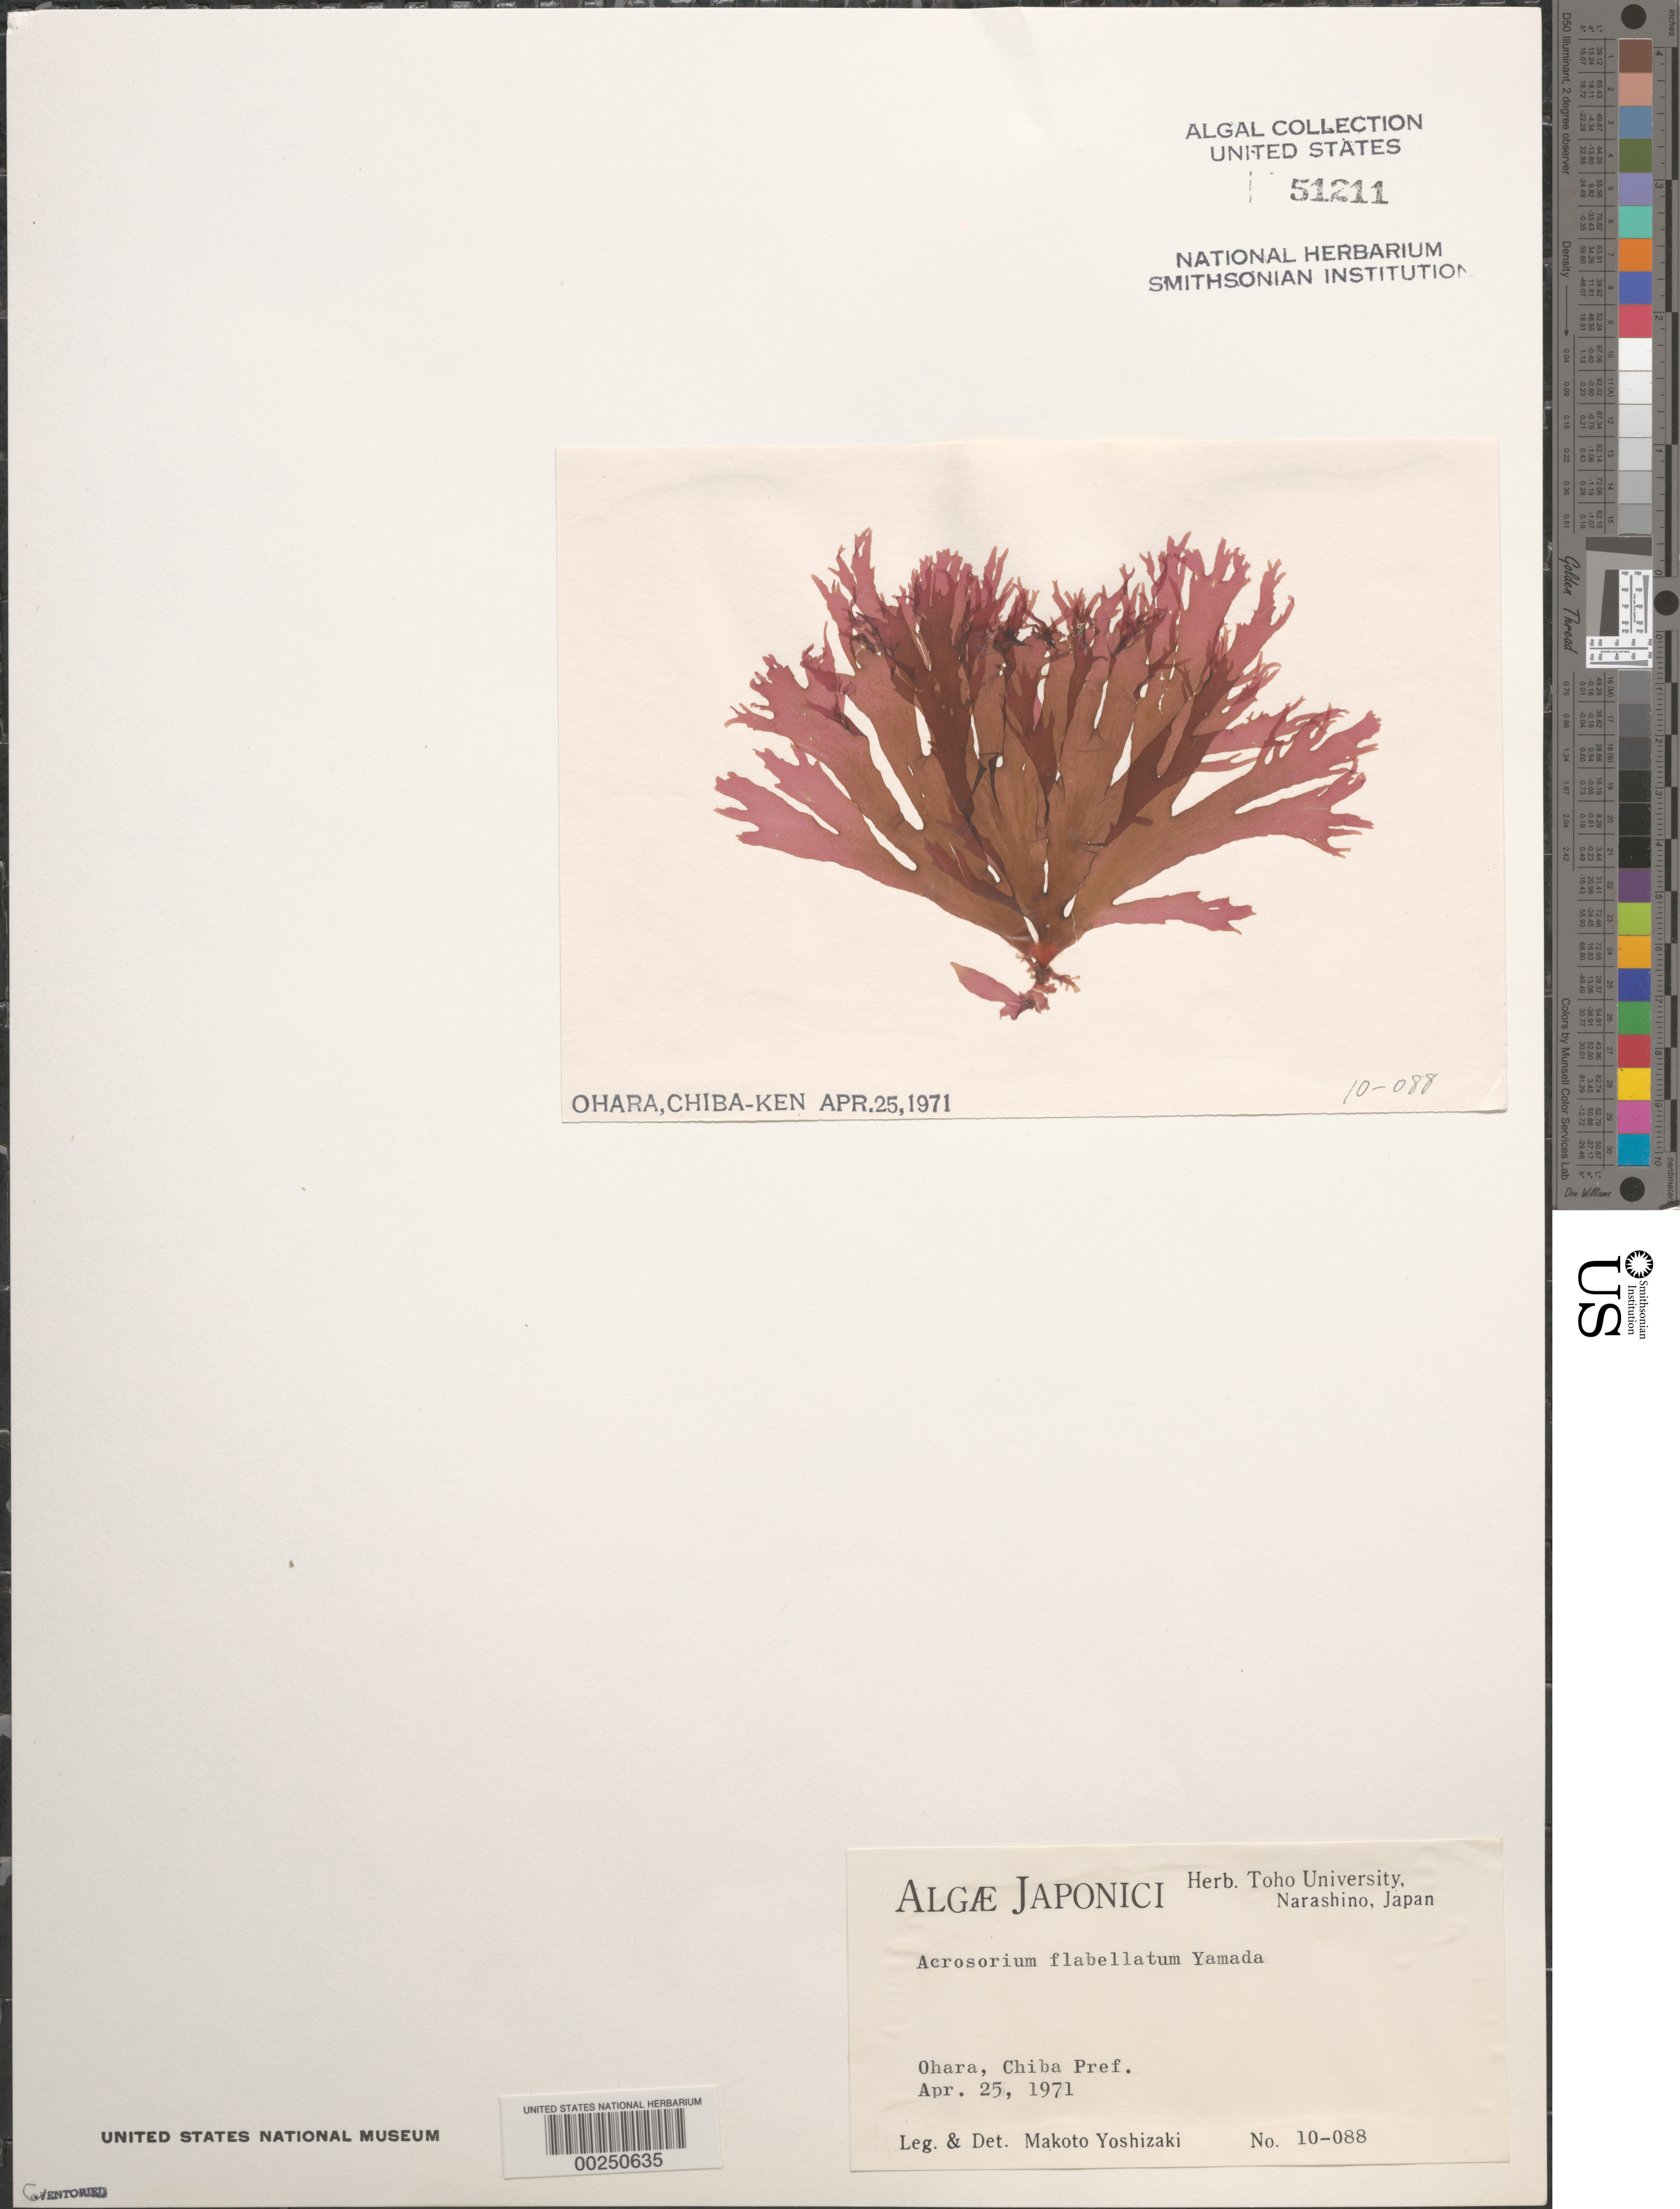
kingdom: Plantae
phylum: Rhodophyta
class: Florideophyceae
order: Ceramiales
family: Delesseriaceae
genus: Acrosorium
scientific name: Acrosorium flabellatum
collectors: M. Yoshizaki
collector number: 10-088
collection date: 1971-04-25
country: Japan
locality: Ohara, Chiba Pref. Chiba-Ken.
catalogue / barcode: US 51211